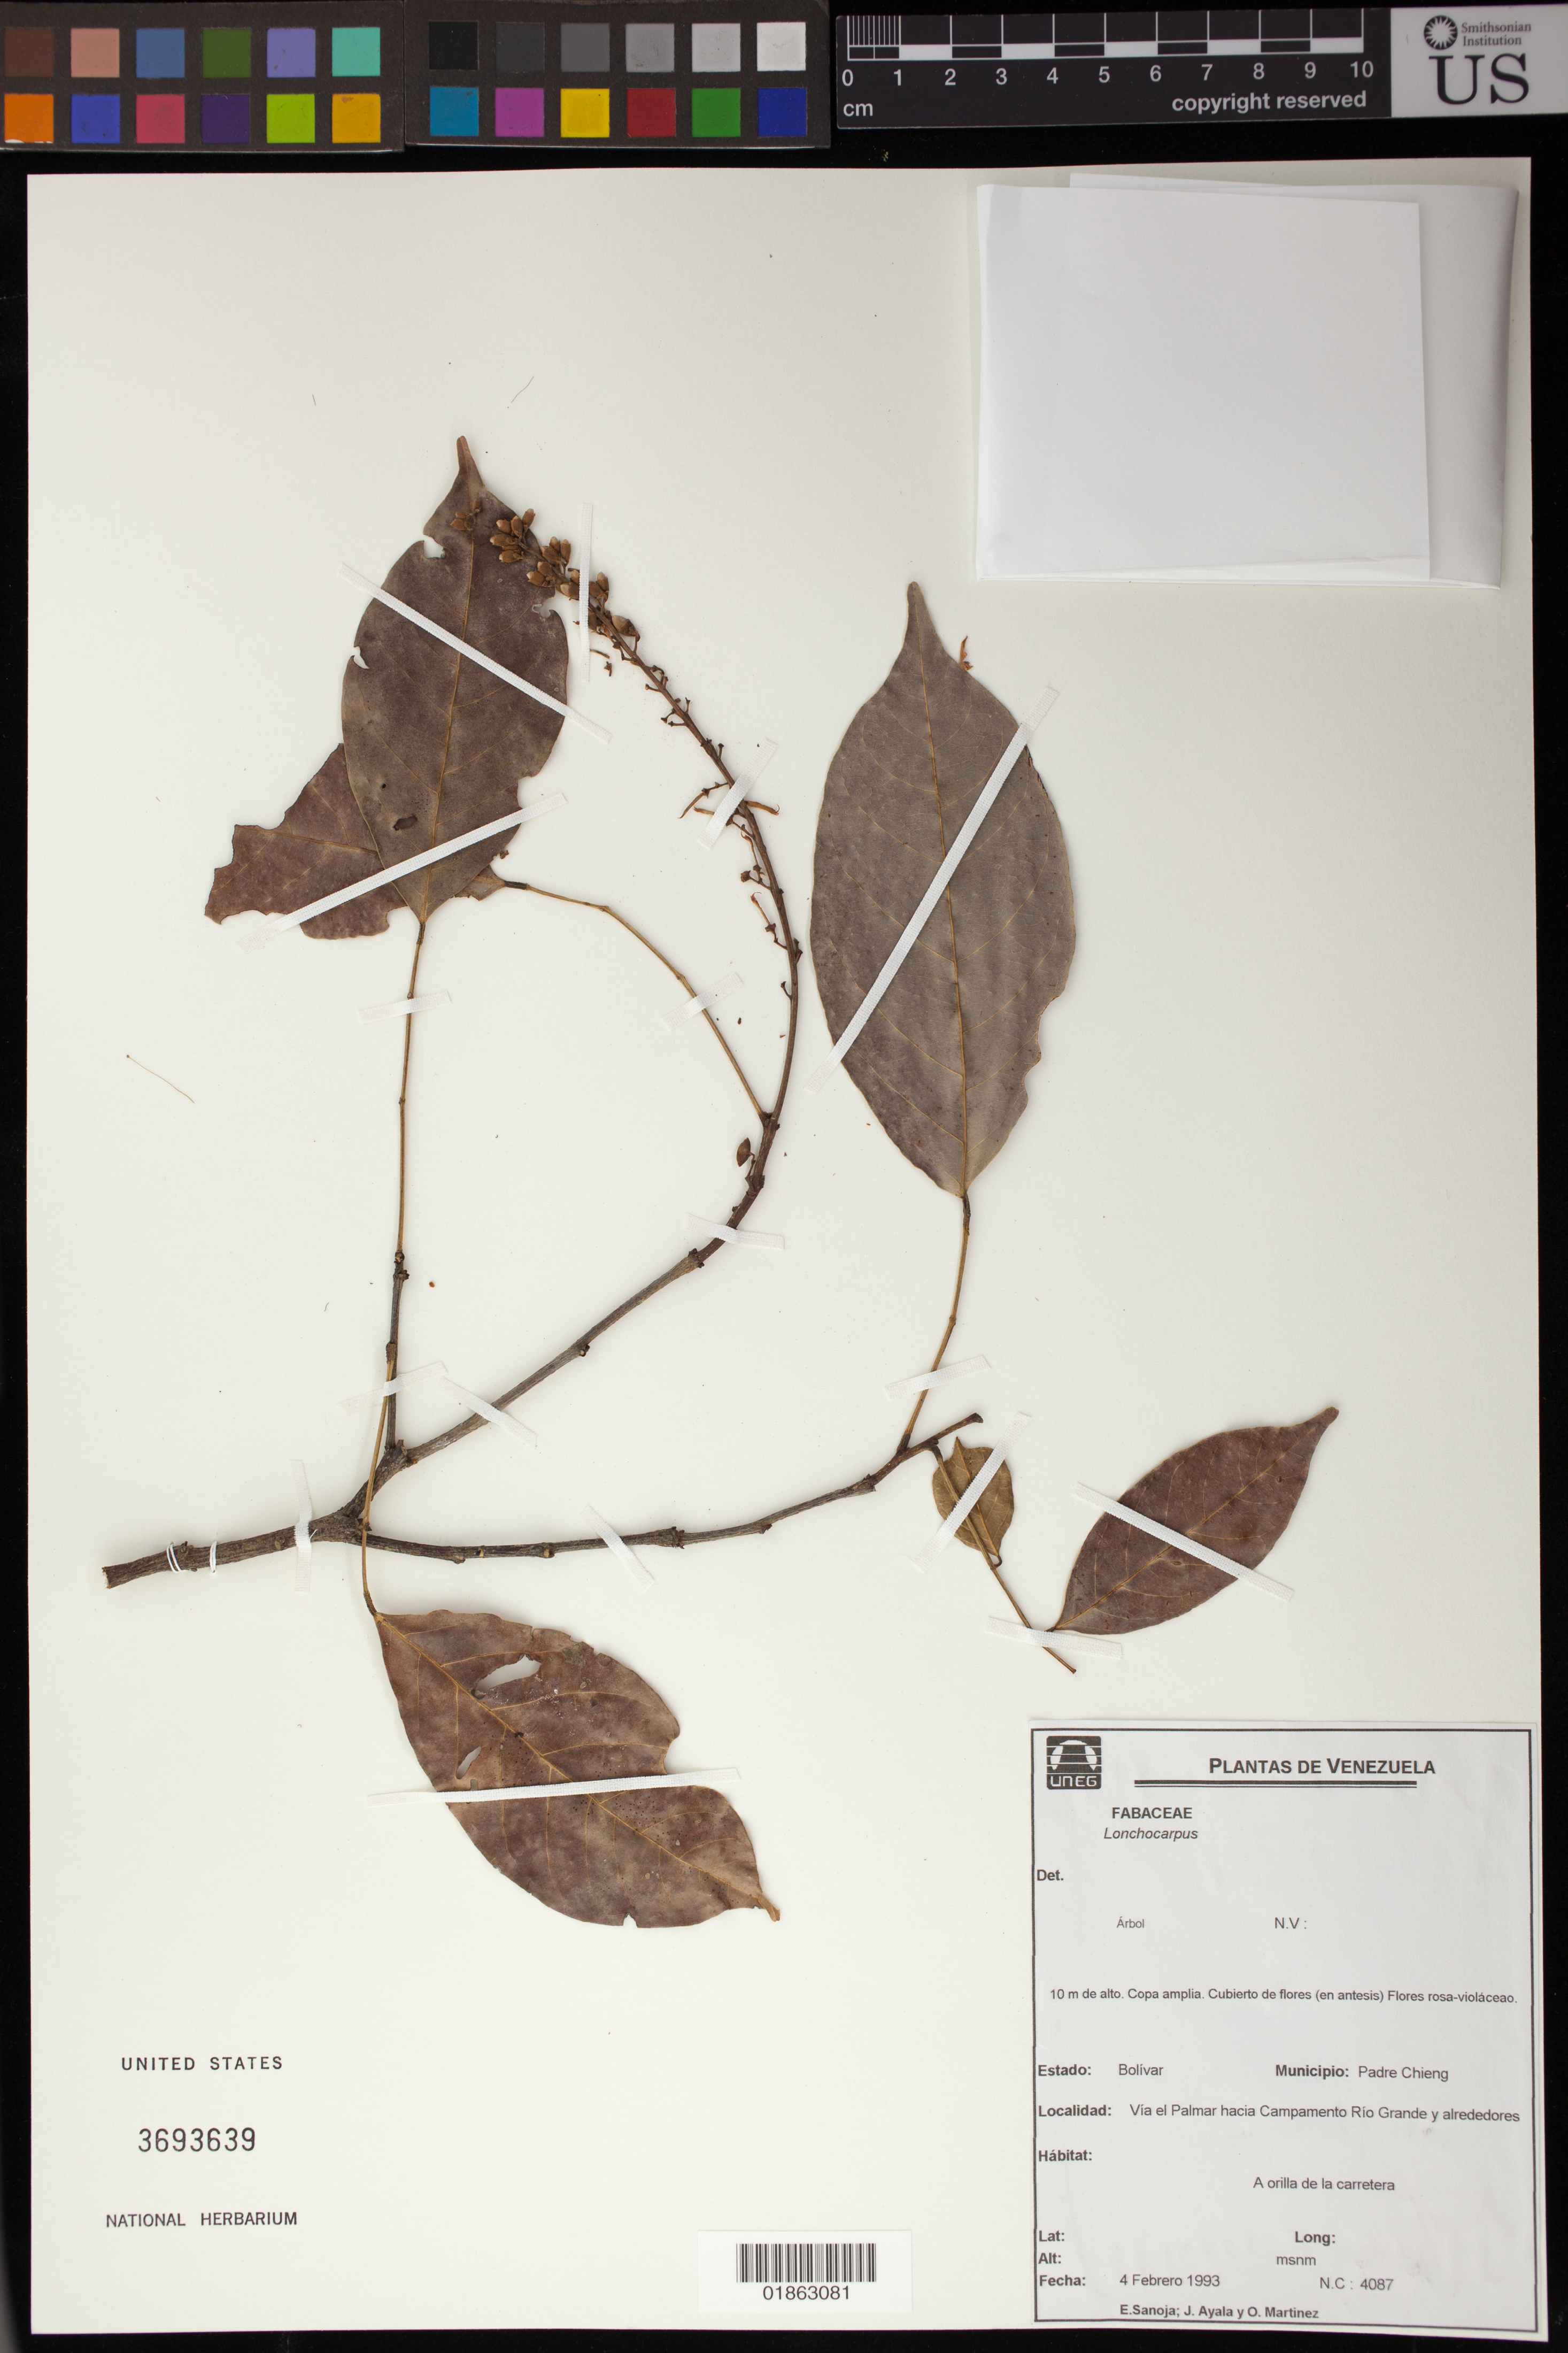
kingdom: Plantae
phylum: Tracheophyta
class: Magnoliopsida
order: Fabales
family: Fabaceae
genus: Lonchocarpus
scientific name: Lonchocarpus sp.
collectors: E. Sanoja, J. Ayala & O. Martínez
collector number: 4087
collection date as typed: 4 Febrero 1993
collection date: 1993-02-04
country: Venezuela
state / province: Bolivar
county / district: Padre Pedro Chien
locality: Via el Palmar hacia Campamento Rio Grande y alrededores.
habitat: A orilla de la carretera.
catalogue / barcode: US 3693639